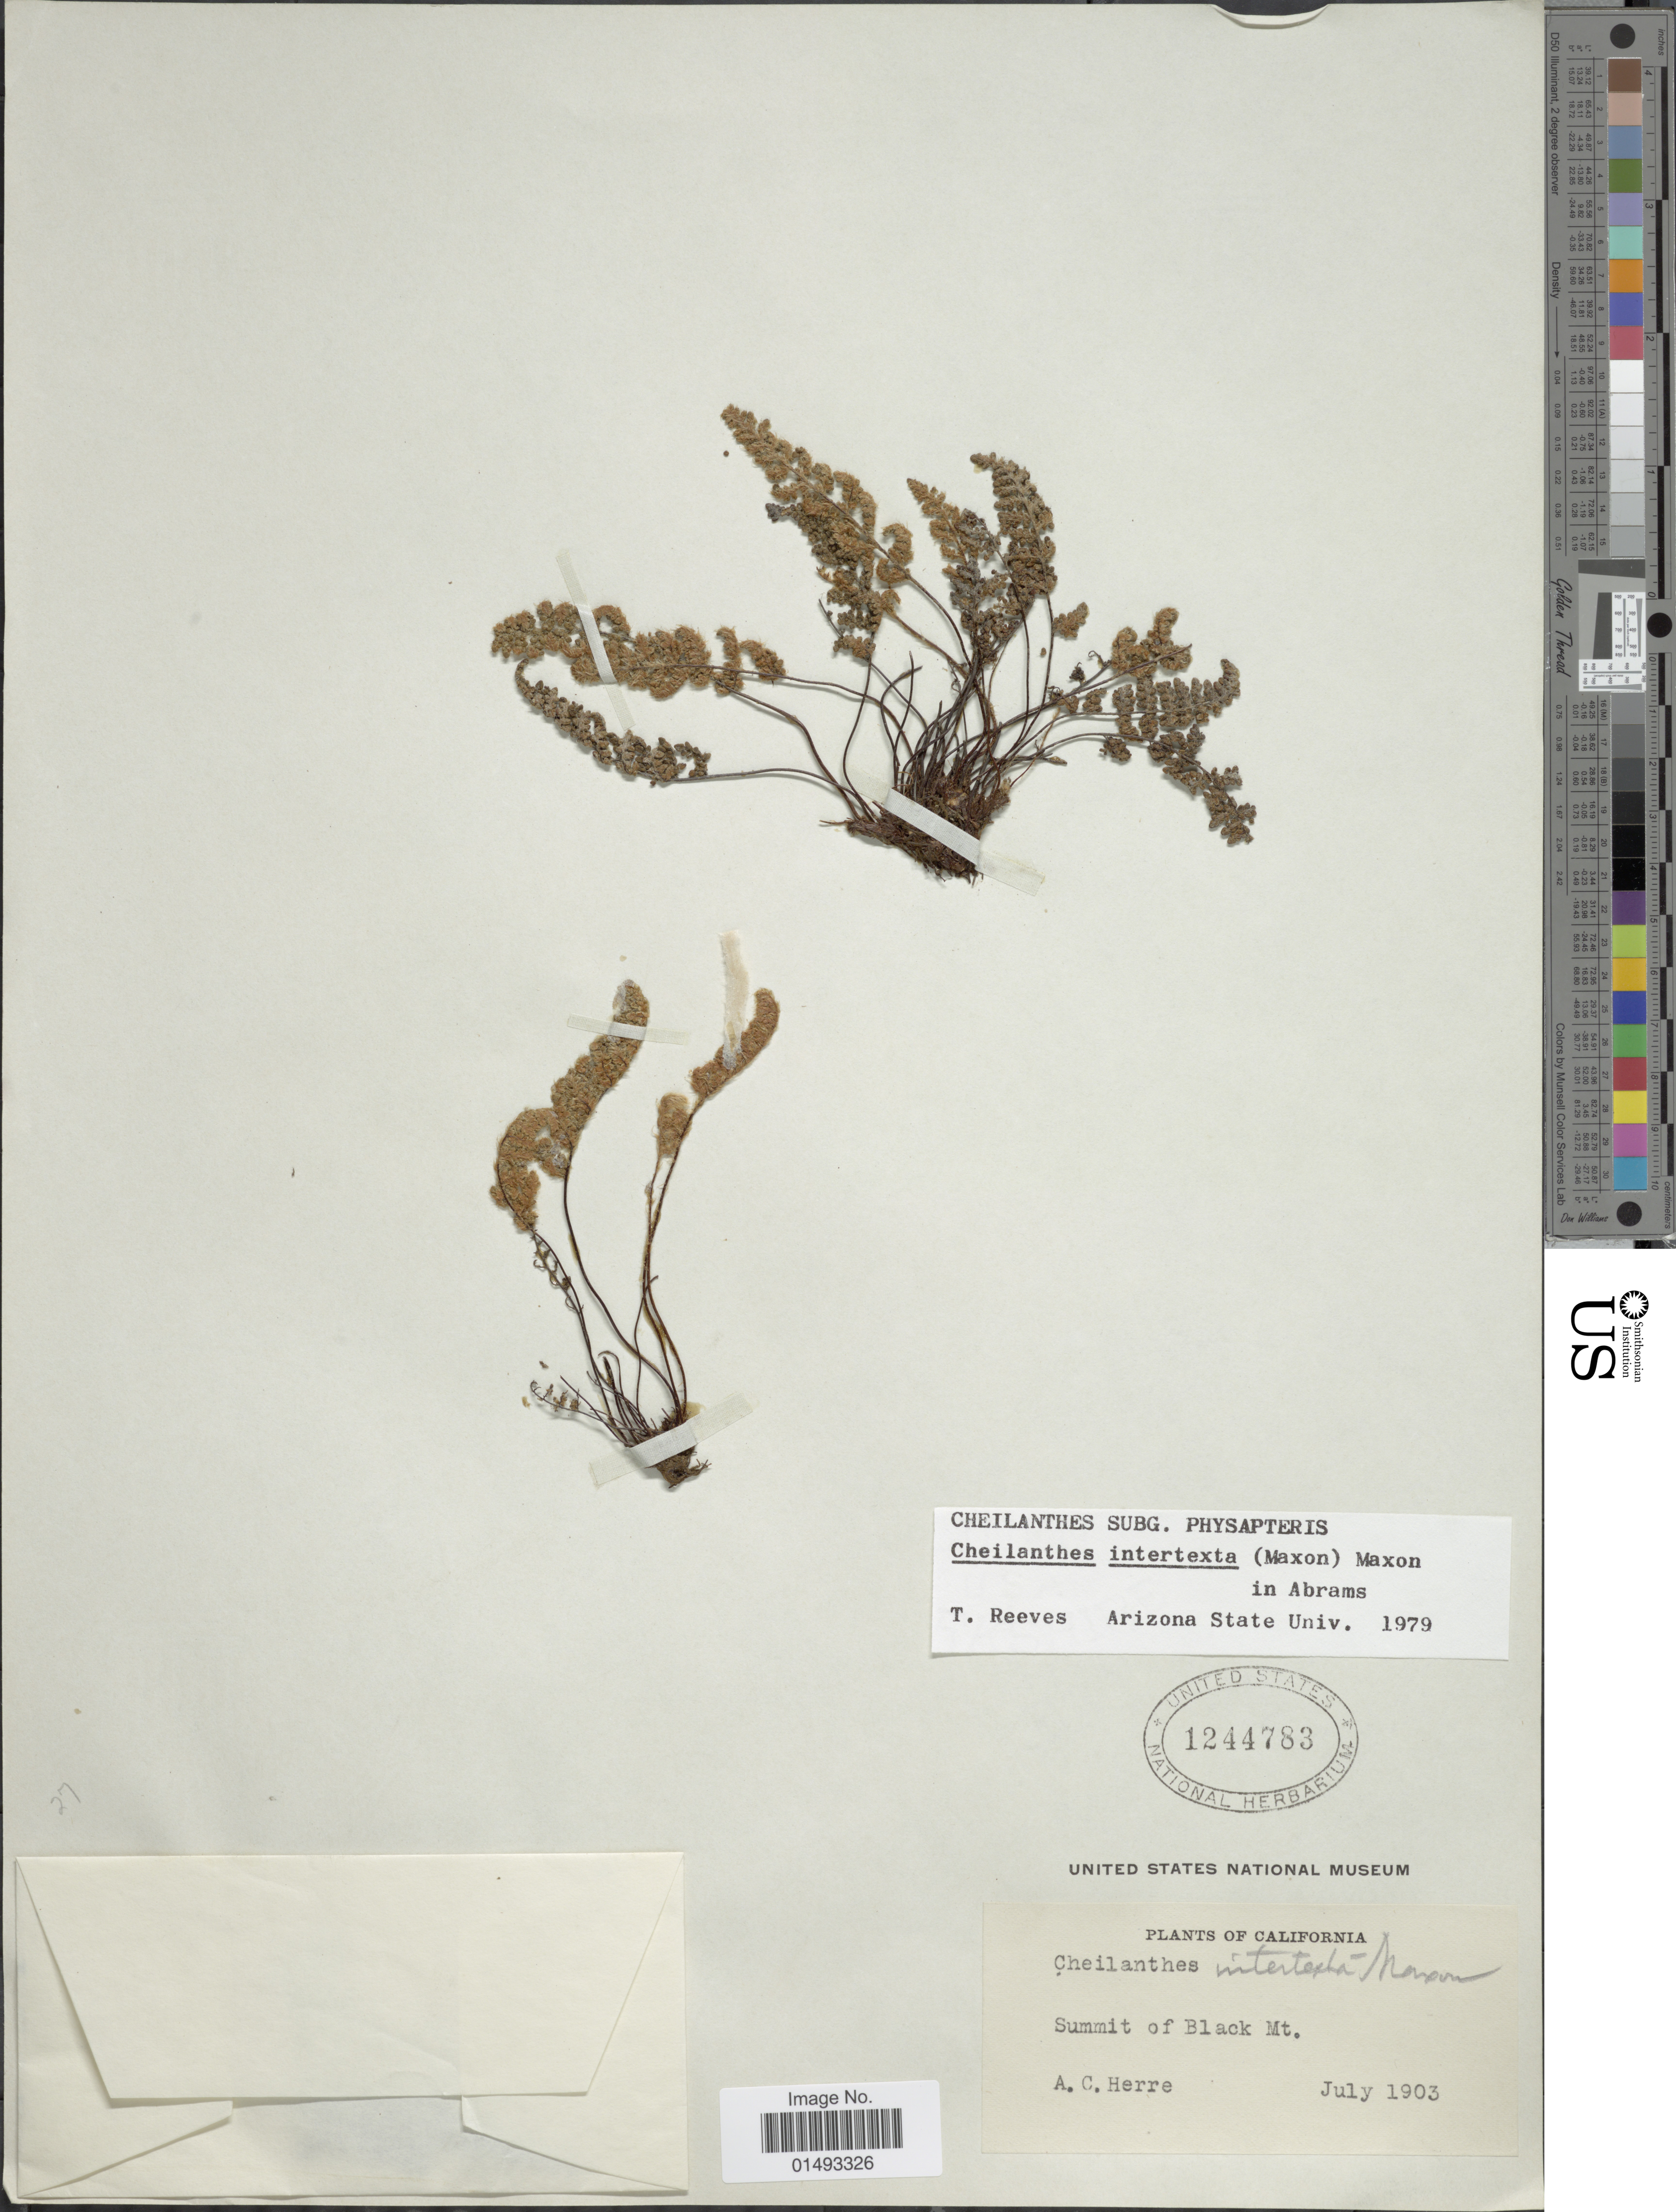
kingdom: Plantae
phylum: Tracheophyta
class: Polypodiopsida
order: Polypodiales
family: Pteridaceae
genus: Myriopteris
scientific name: Myriopteris intertexta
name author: (Maxon) Grusz & Windham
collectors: A. Herre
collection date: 1903-07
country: United States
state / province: California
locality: Summit of Black Mt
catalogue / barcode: US 1244783